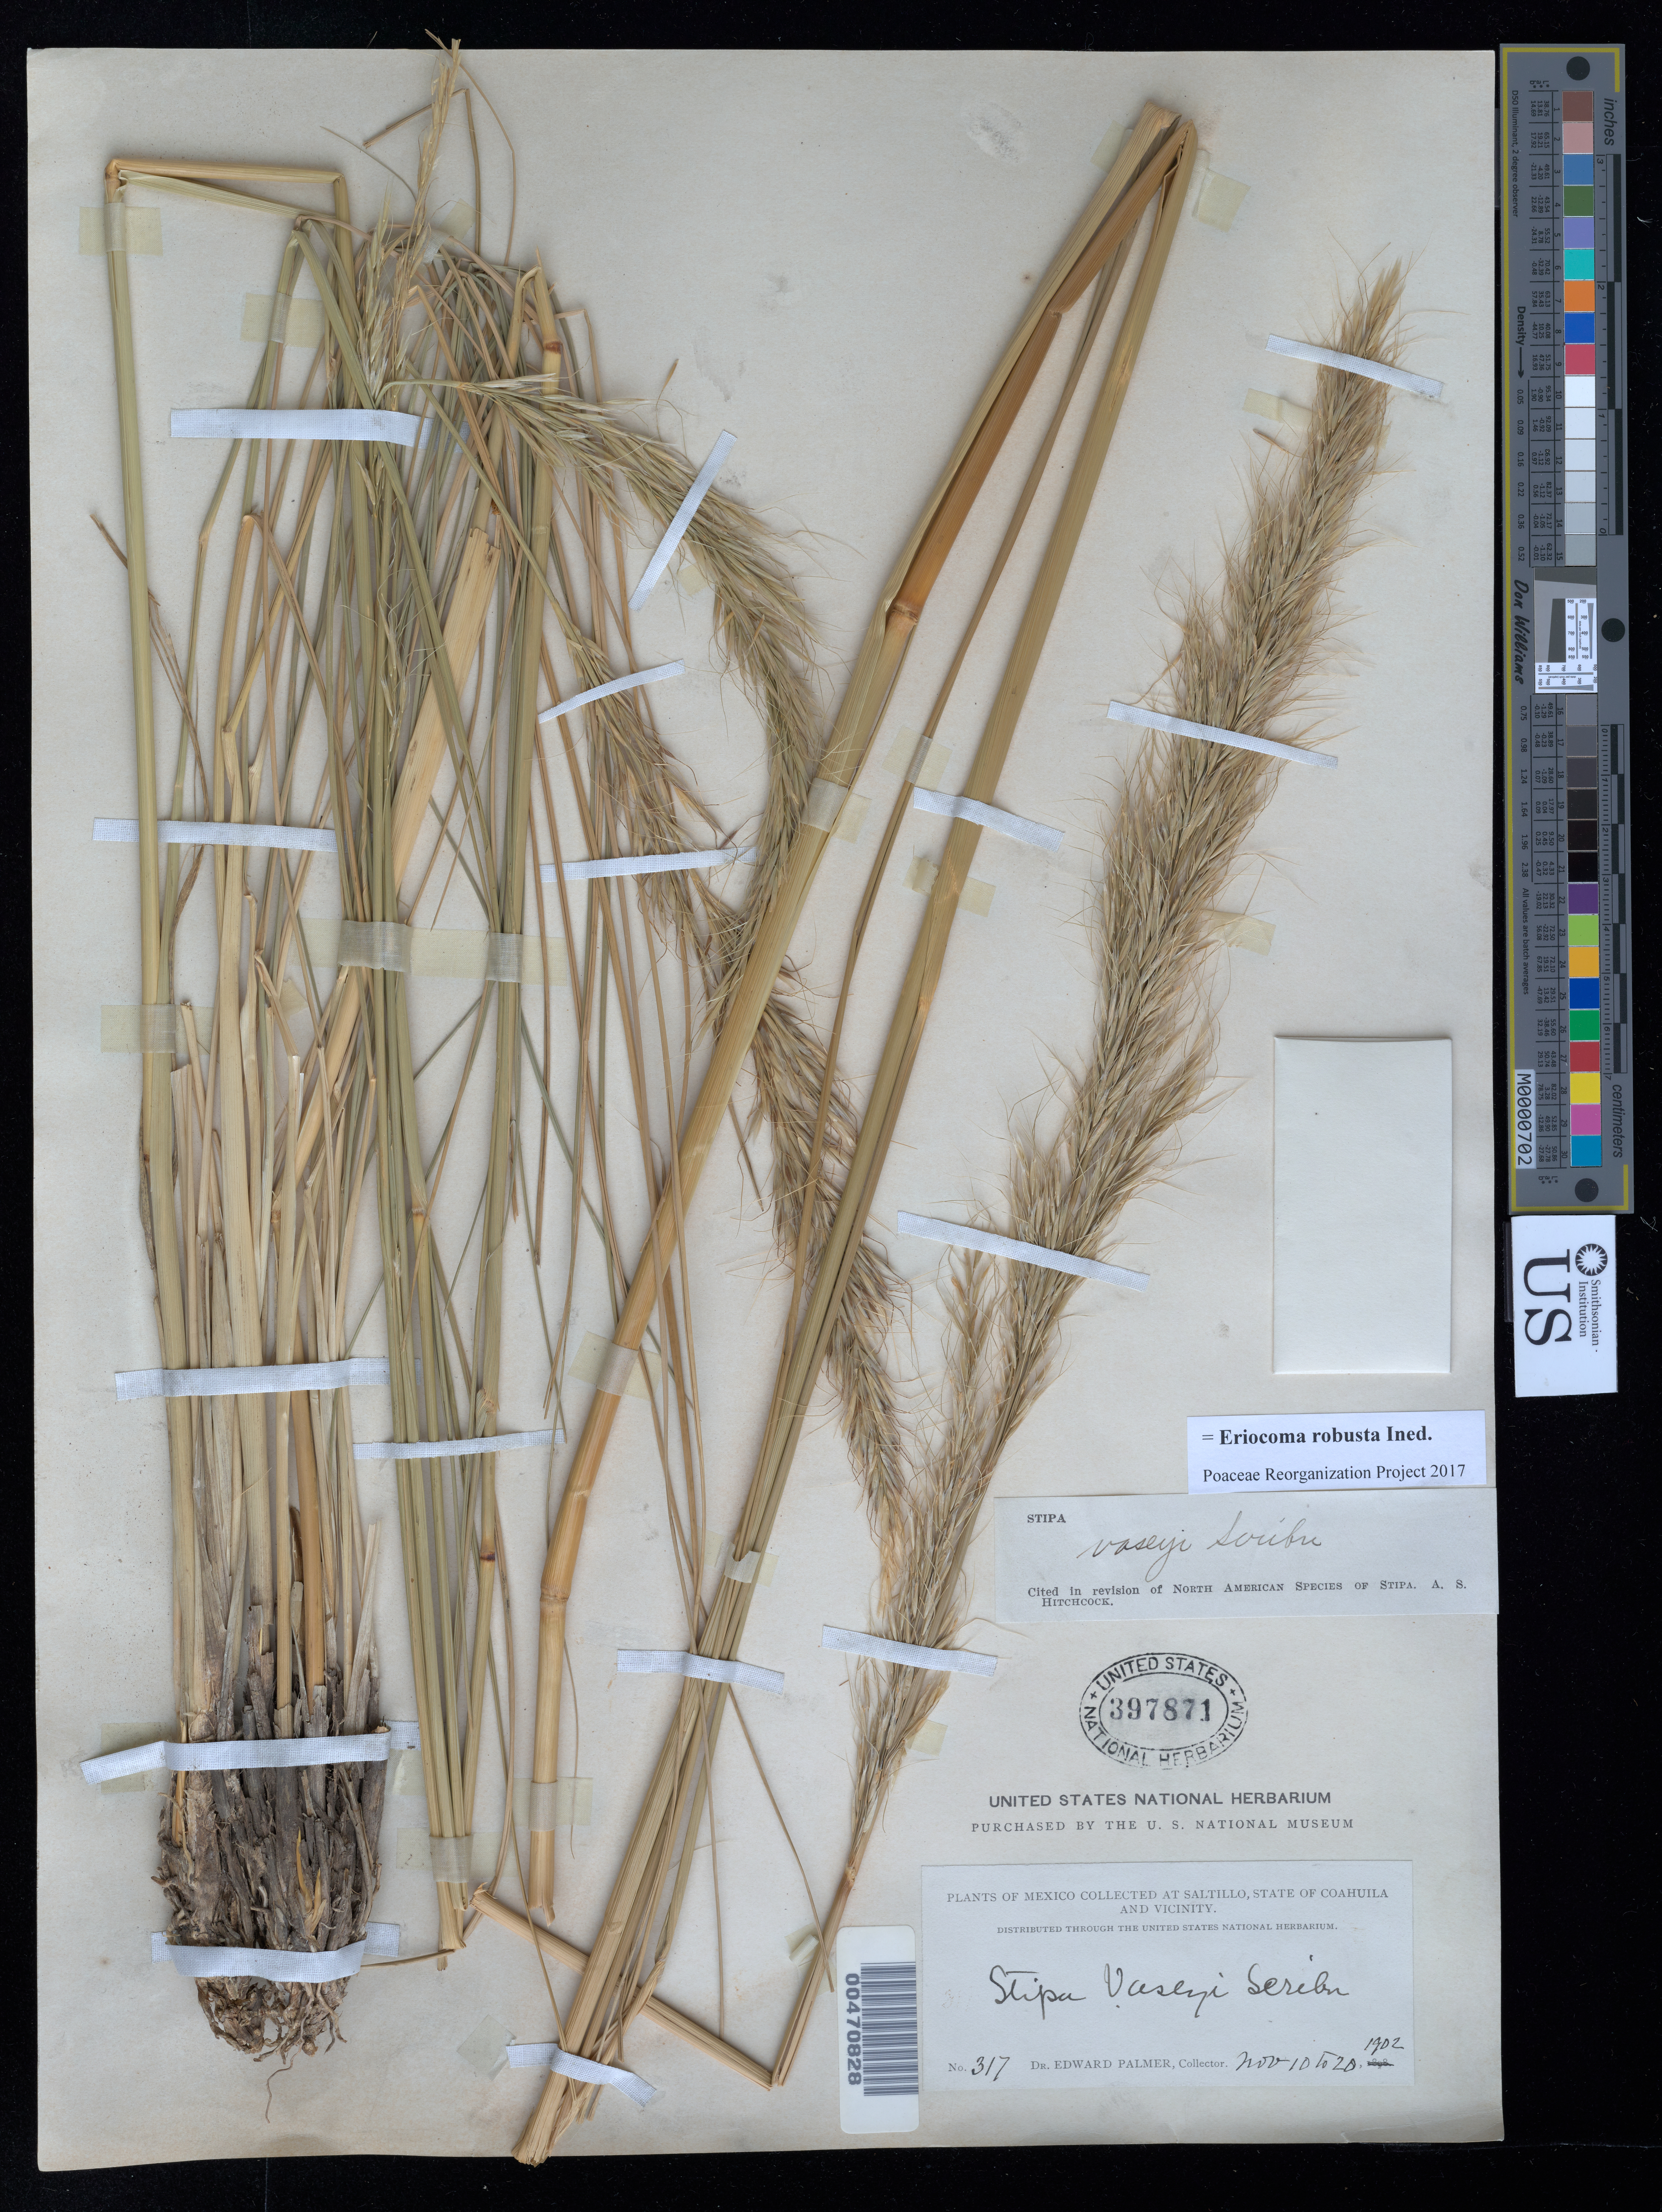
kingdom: Plantae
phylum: Tracheophyta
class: Liliopsida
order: Poales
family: Poaceae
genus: Eriocoma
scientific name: Eriocoma robusta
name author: (Vasey) Romasch.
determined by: Poaceae Reorganization Project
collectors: E. Palmer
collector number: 317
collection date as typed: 10 Nov 1902 to 20 Nov 1902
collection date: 1902-11-10/1902-11-20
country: Mexico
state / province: Coahuila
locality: Saltillo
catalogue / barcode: US 397871